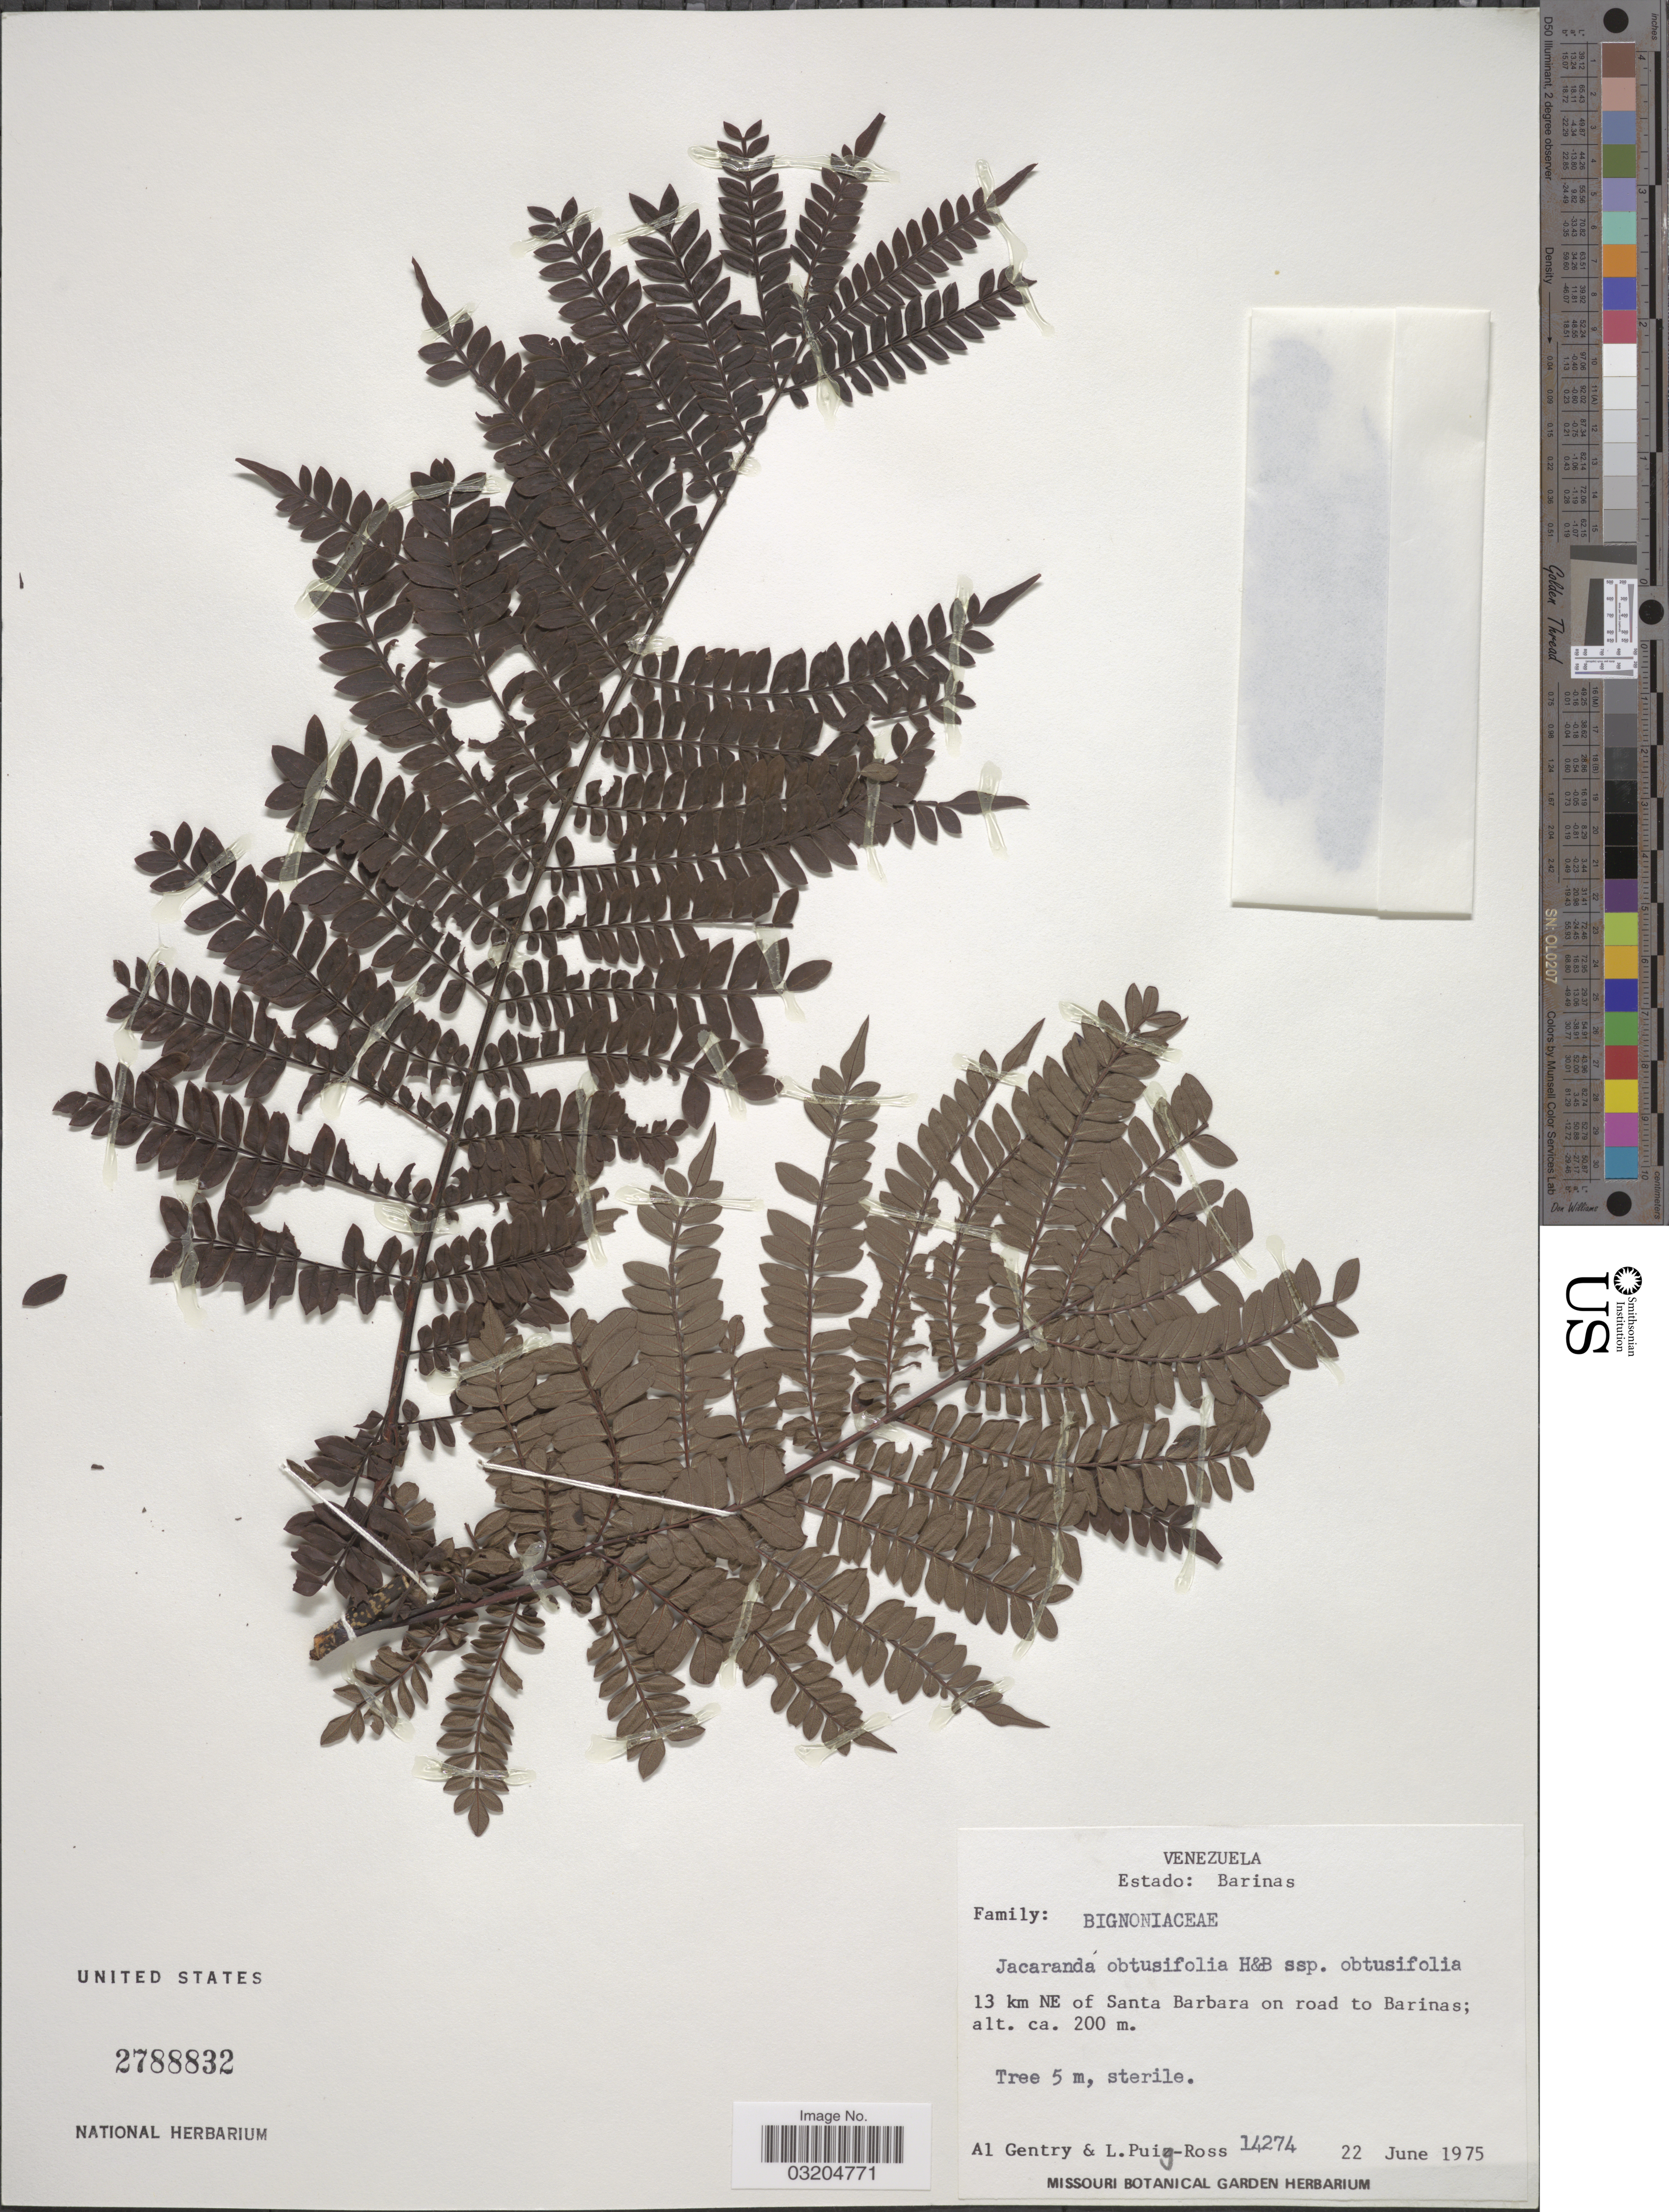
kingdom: Plantae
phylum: Tracheophyta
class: Magnoliopsida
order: Lamiales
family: Bignoniaceae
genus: Jacaranda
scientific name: Jacaranda obtusifolia subsp. obtusifolia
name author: Bonpl.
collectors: A. H. Gentry & L. Puig-Ross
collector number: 14274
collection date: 1975-06-22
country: Venezuela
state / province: Barinas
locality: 13 km NE of Santa Barbara on road to Barinas.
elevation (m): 200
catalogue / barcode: US 2788832